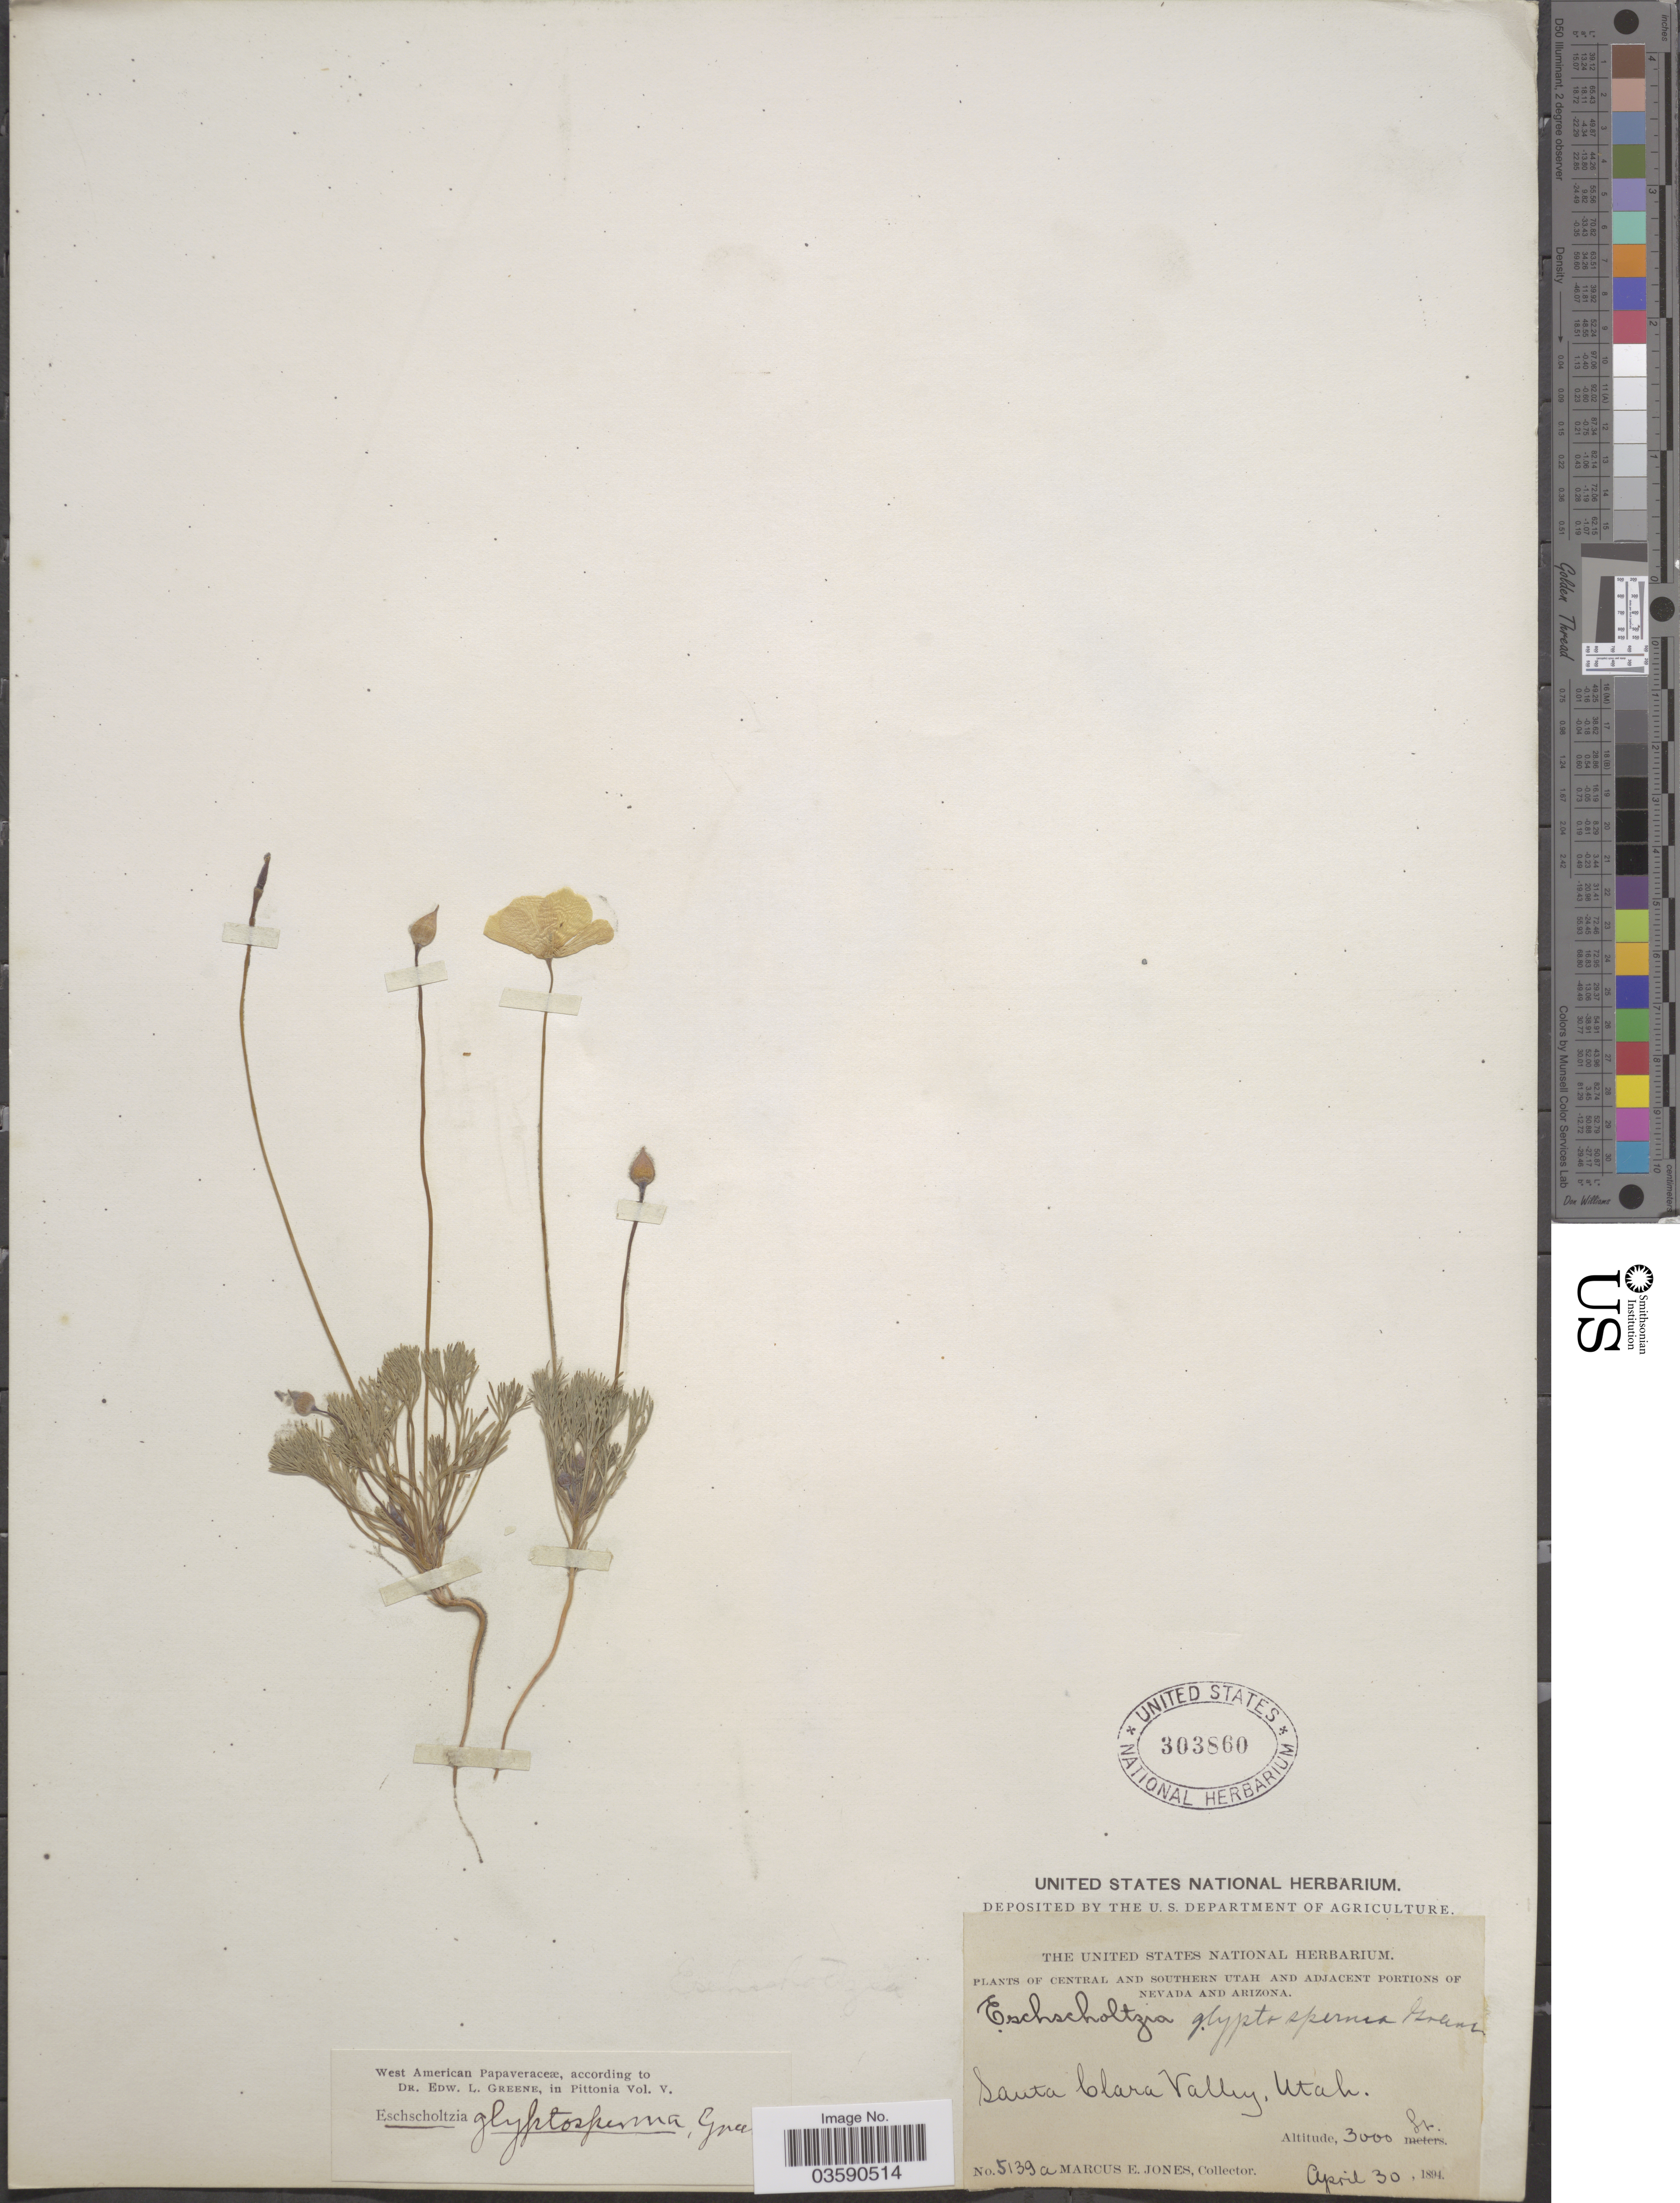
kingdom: Plantae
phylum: Tracheophyta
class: Magnoliopsida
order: Ranunculales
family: Papaveraceae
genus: Eschscholzia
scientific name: Eschscholzia glyptosperma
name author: Greene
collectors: M. E. Jones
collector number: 5139a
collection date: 1894-04-30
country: United States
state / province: Utah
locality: Central and Southern Utah. Santa Clara Valley.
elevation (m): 914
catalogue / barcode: US 303860